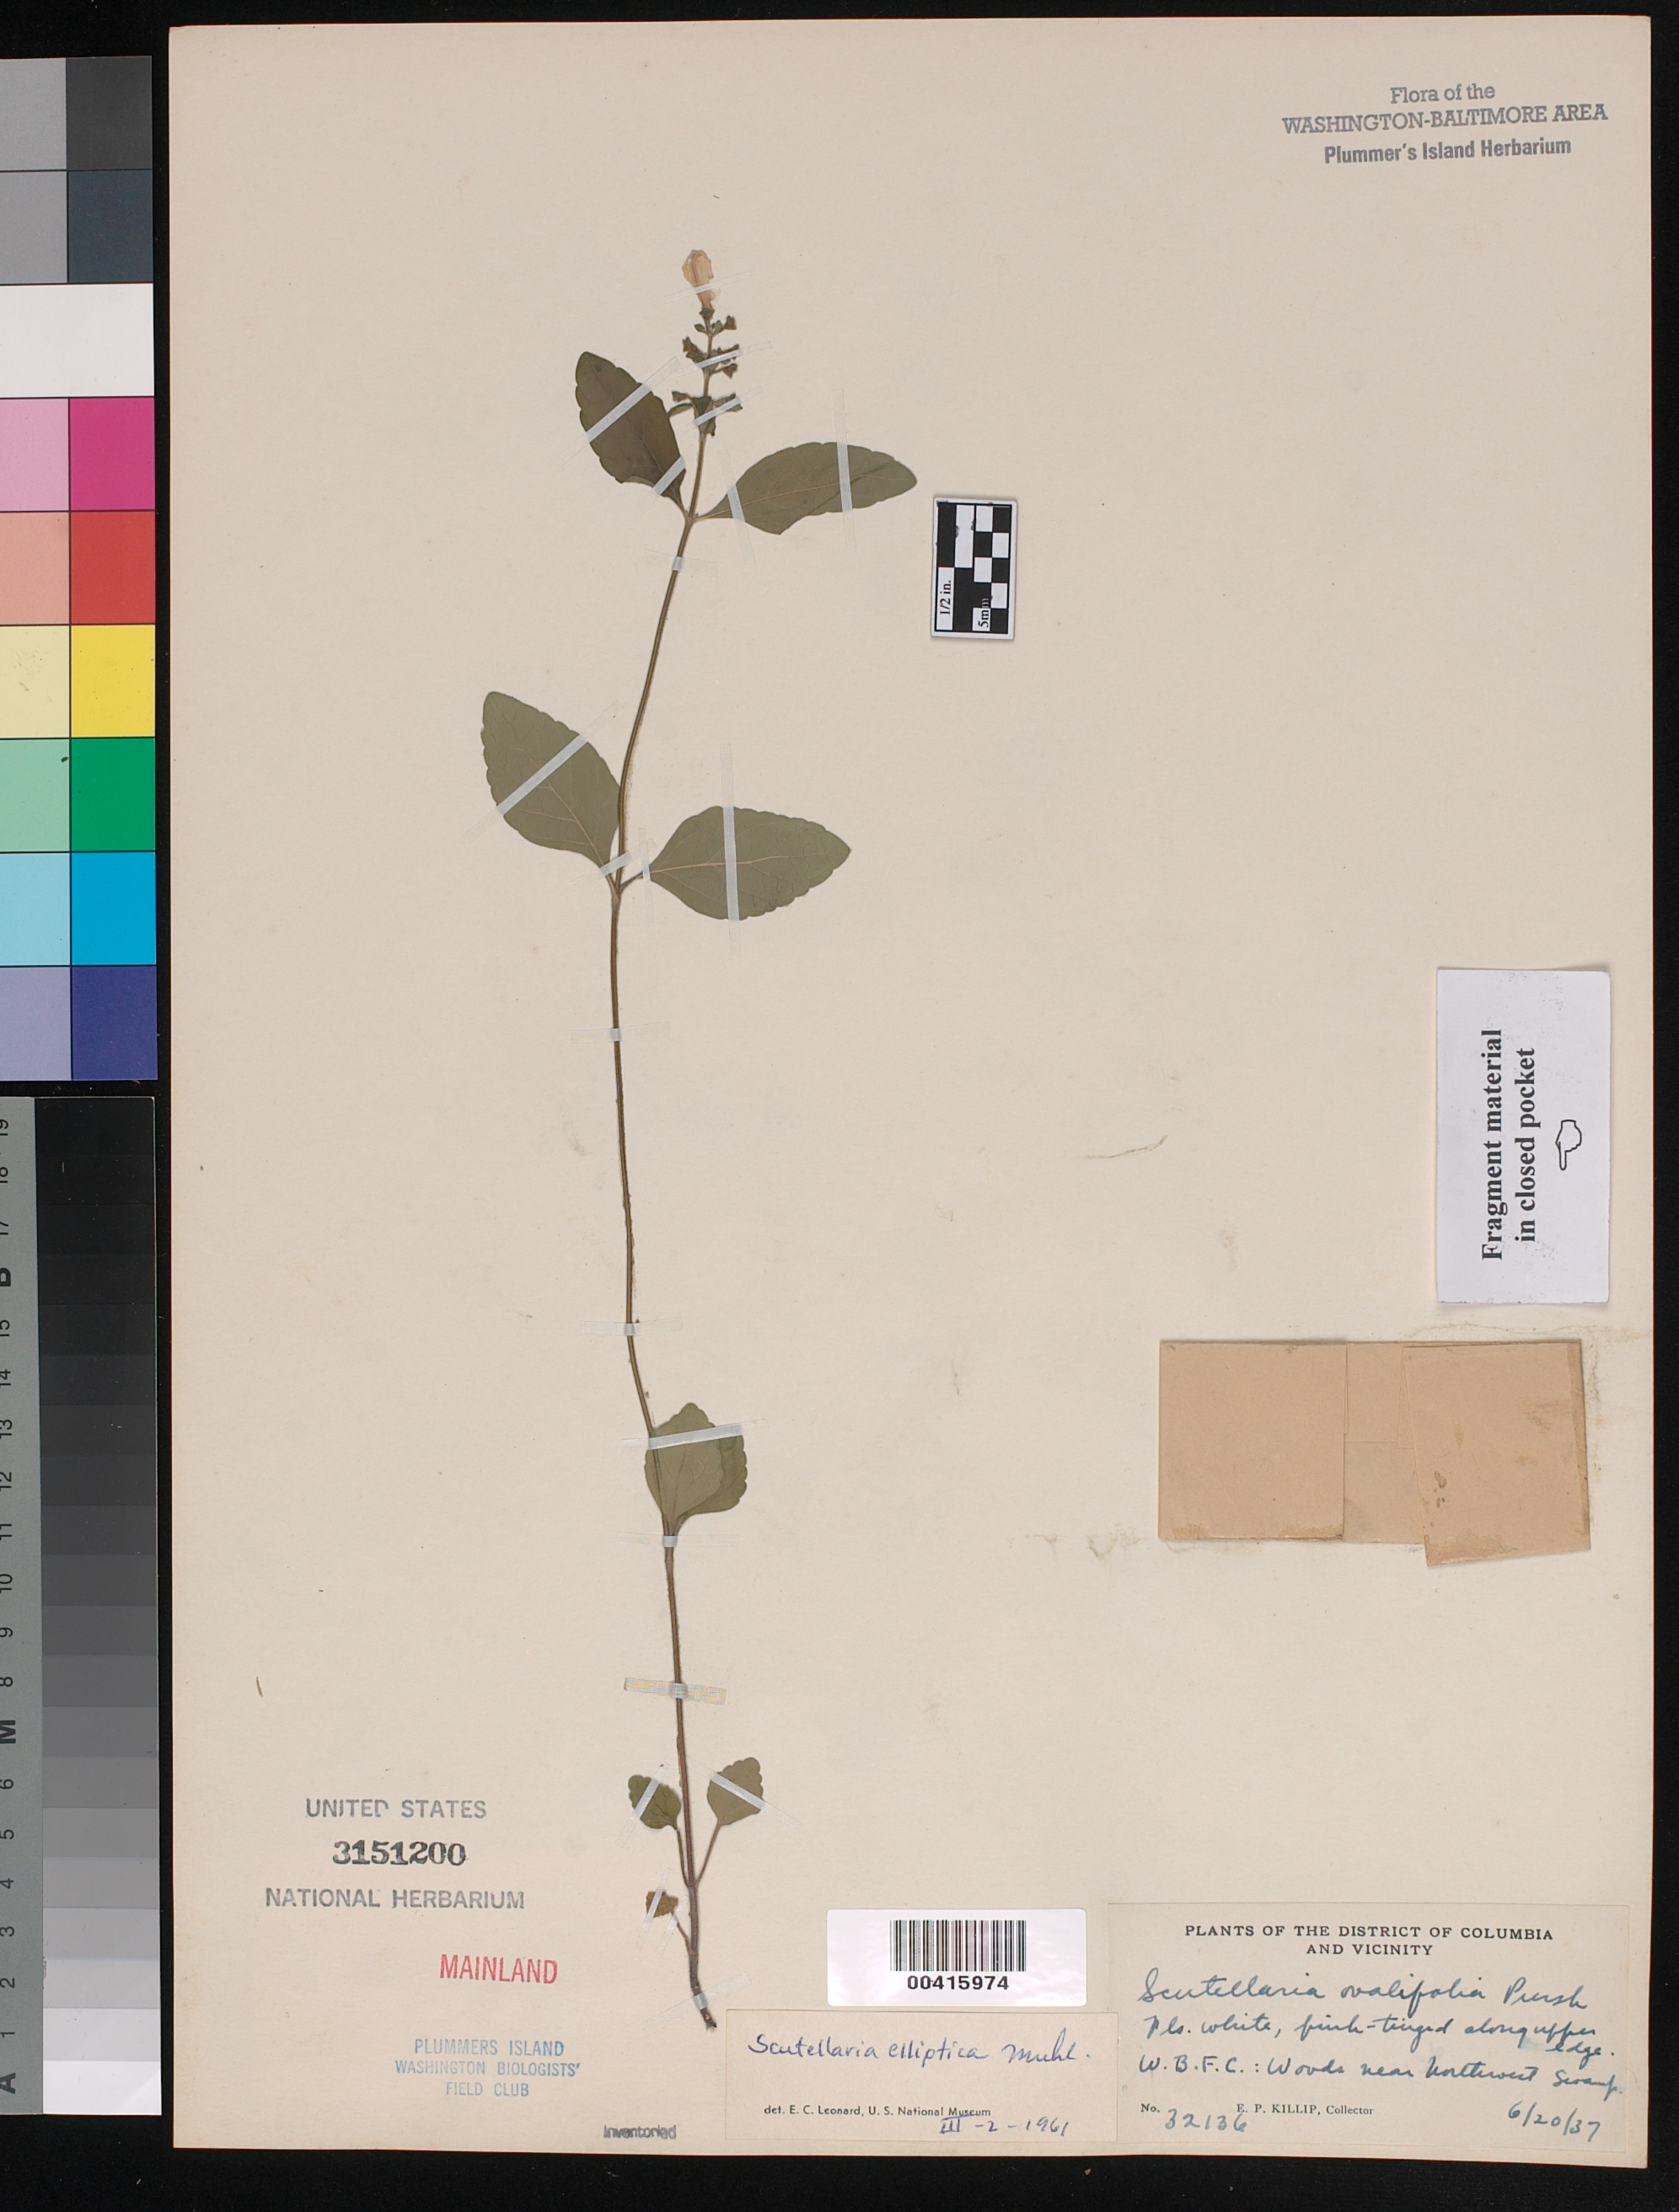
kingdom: Plantae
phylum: Tracheophyta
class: Magnoliopsida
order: Lamiales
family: Lamiaceae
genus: Scutellaria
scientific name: Scutellaria elliptica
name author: Muhl.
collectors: E. P. Killip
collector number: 32136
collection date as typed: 20 Jun 1937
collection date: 1937-06-20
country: United States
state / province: Maryland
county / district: Montgomery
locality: Plummer's Island; Mainland, woods near northwest swamp C. & O. Canal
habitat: Woods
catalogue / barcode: US 3151200